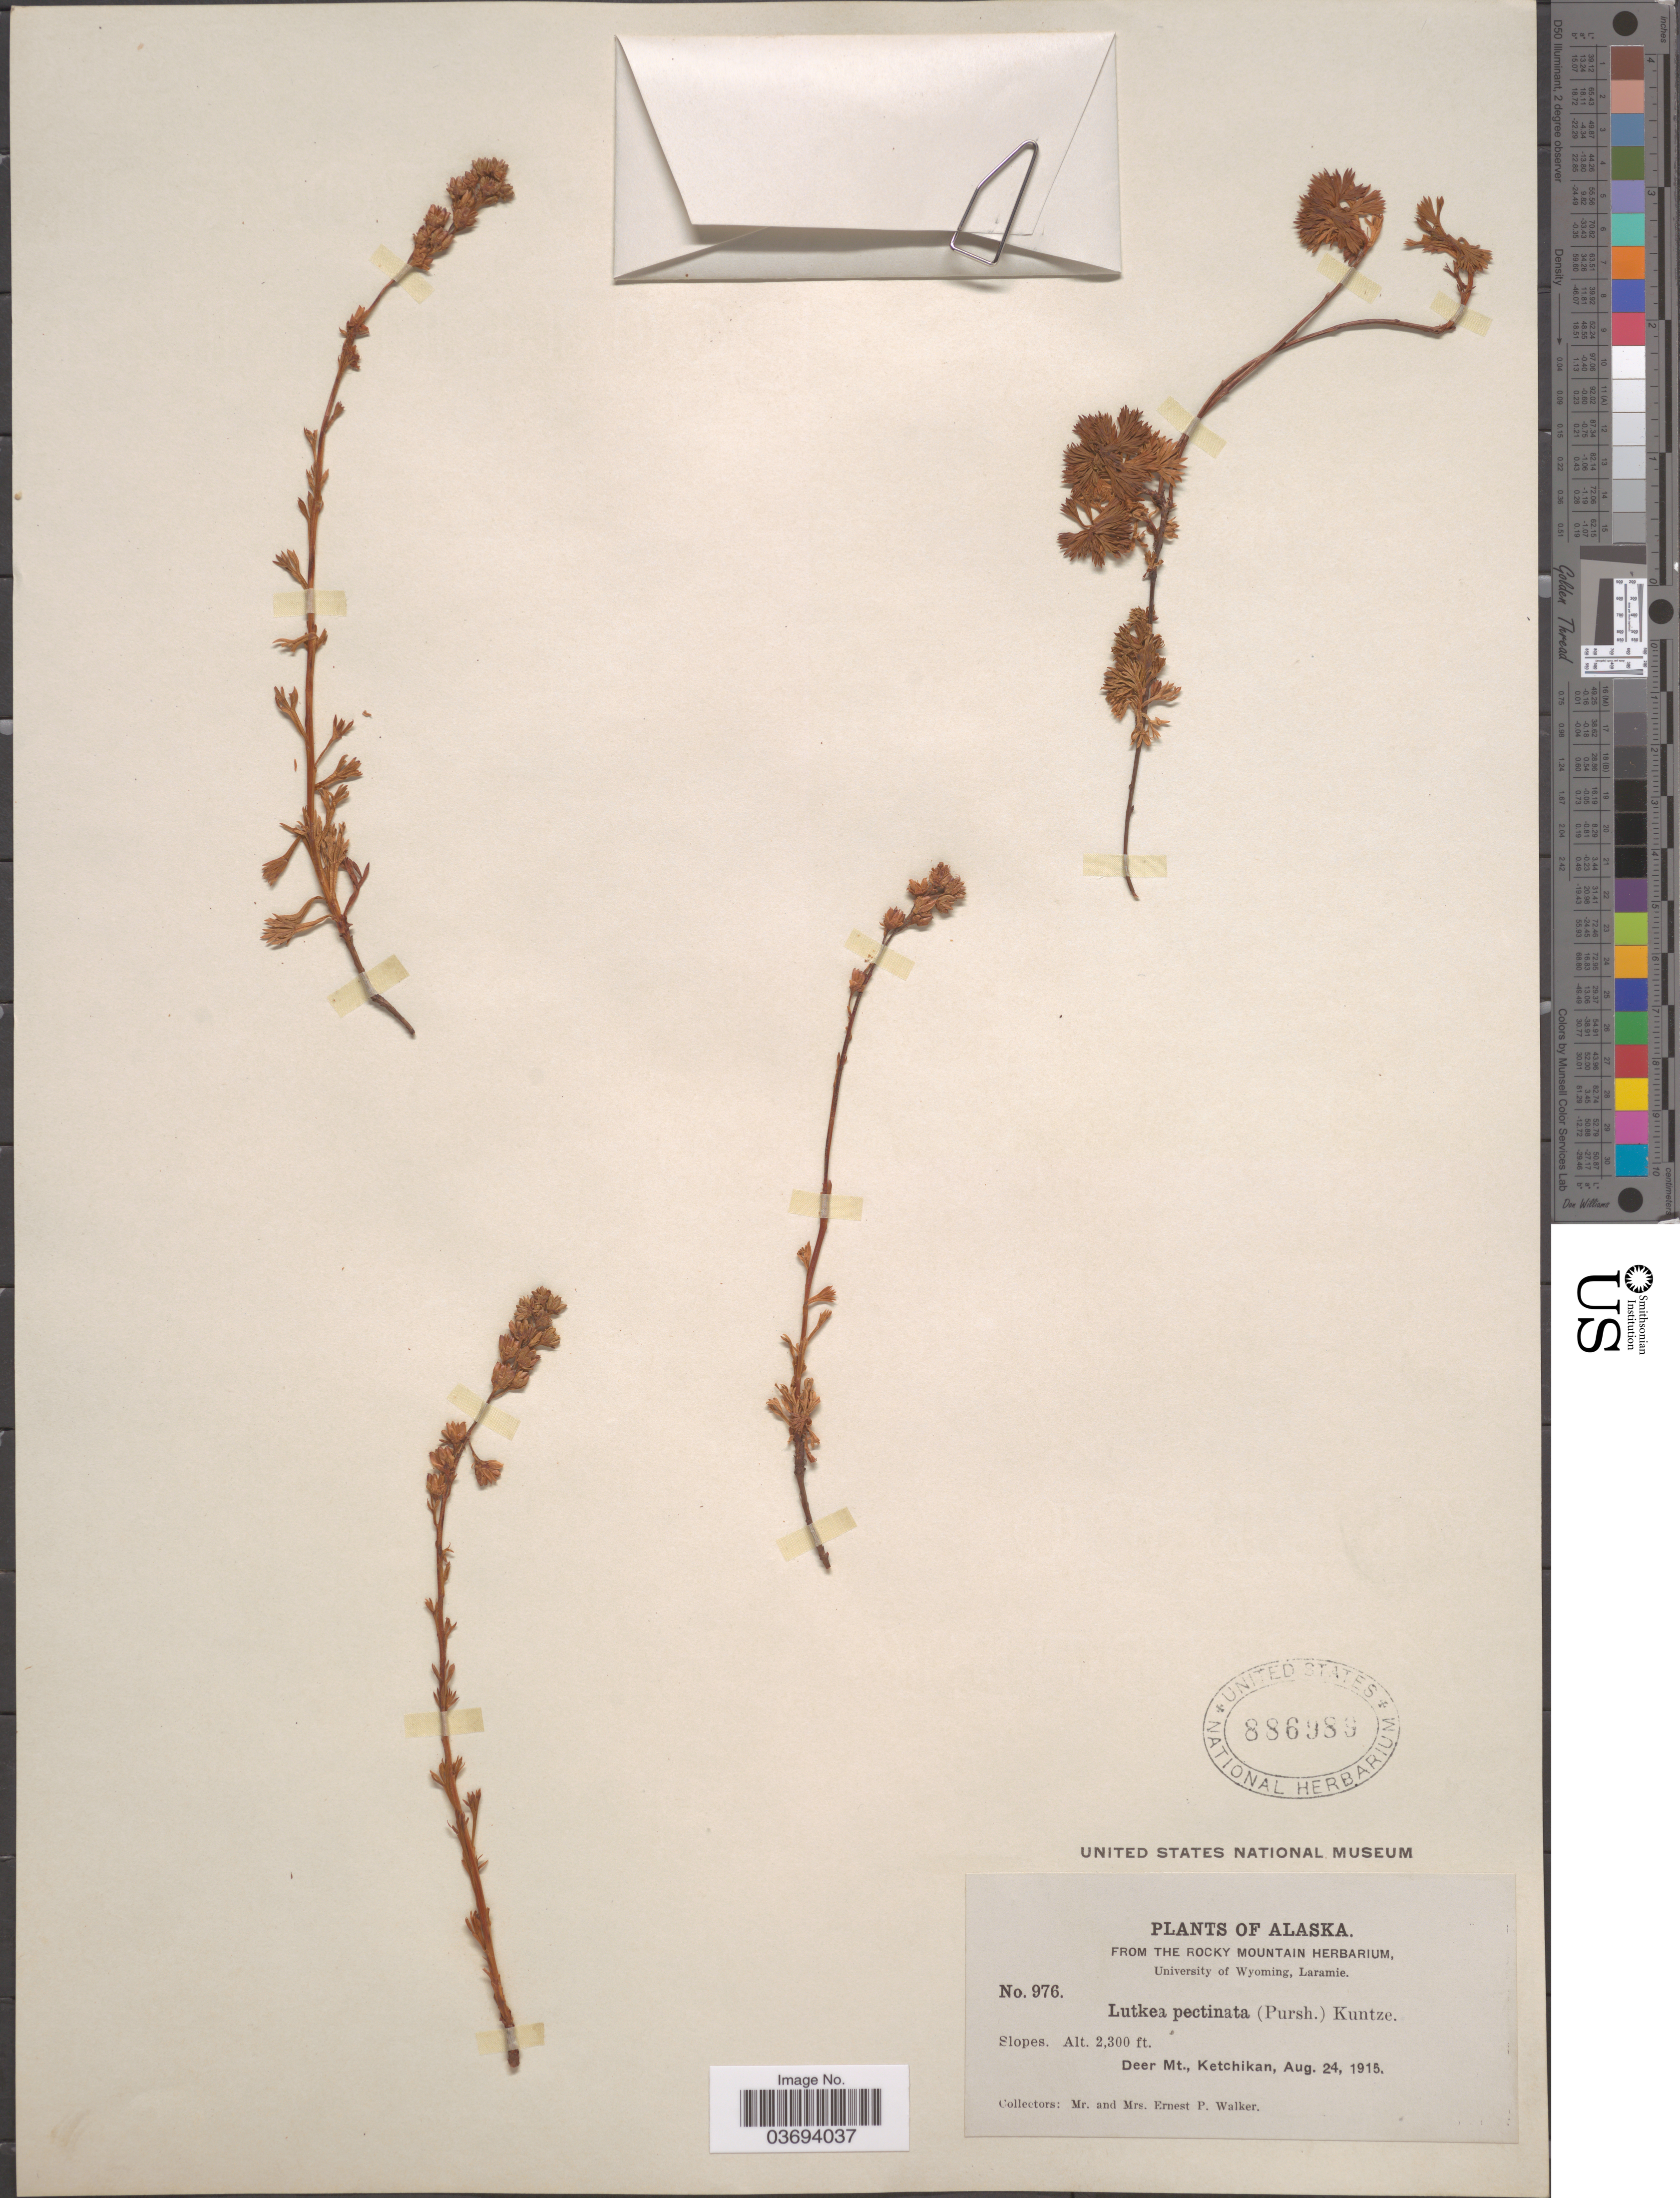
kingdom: Plantae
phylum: Tracheophyta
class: Magnoliopsida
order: Rosales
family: Rosaceae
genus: Luetkea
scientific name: Luetkea pectinata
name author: (Pursh) Kuntze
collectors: E. P. Walker & E. Walker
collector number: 976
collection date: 1915-08-24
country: United States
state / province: Alaska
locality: Deer Mt., Ketchikan.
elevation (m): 701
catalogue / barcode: US 886989